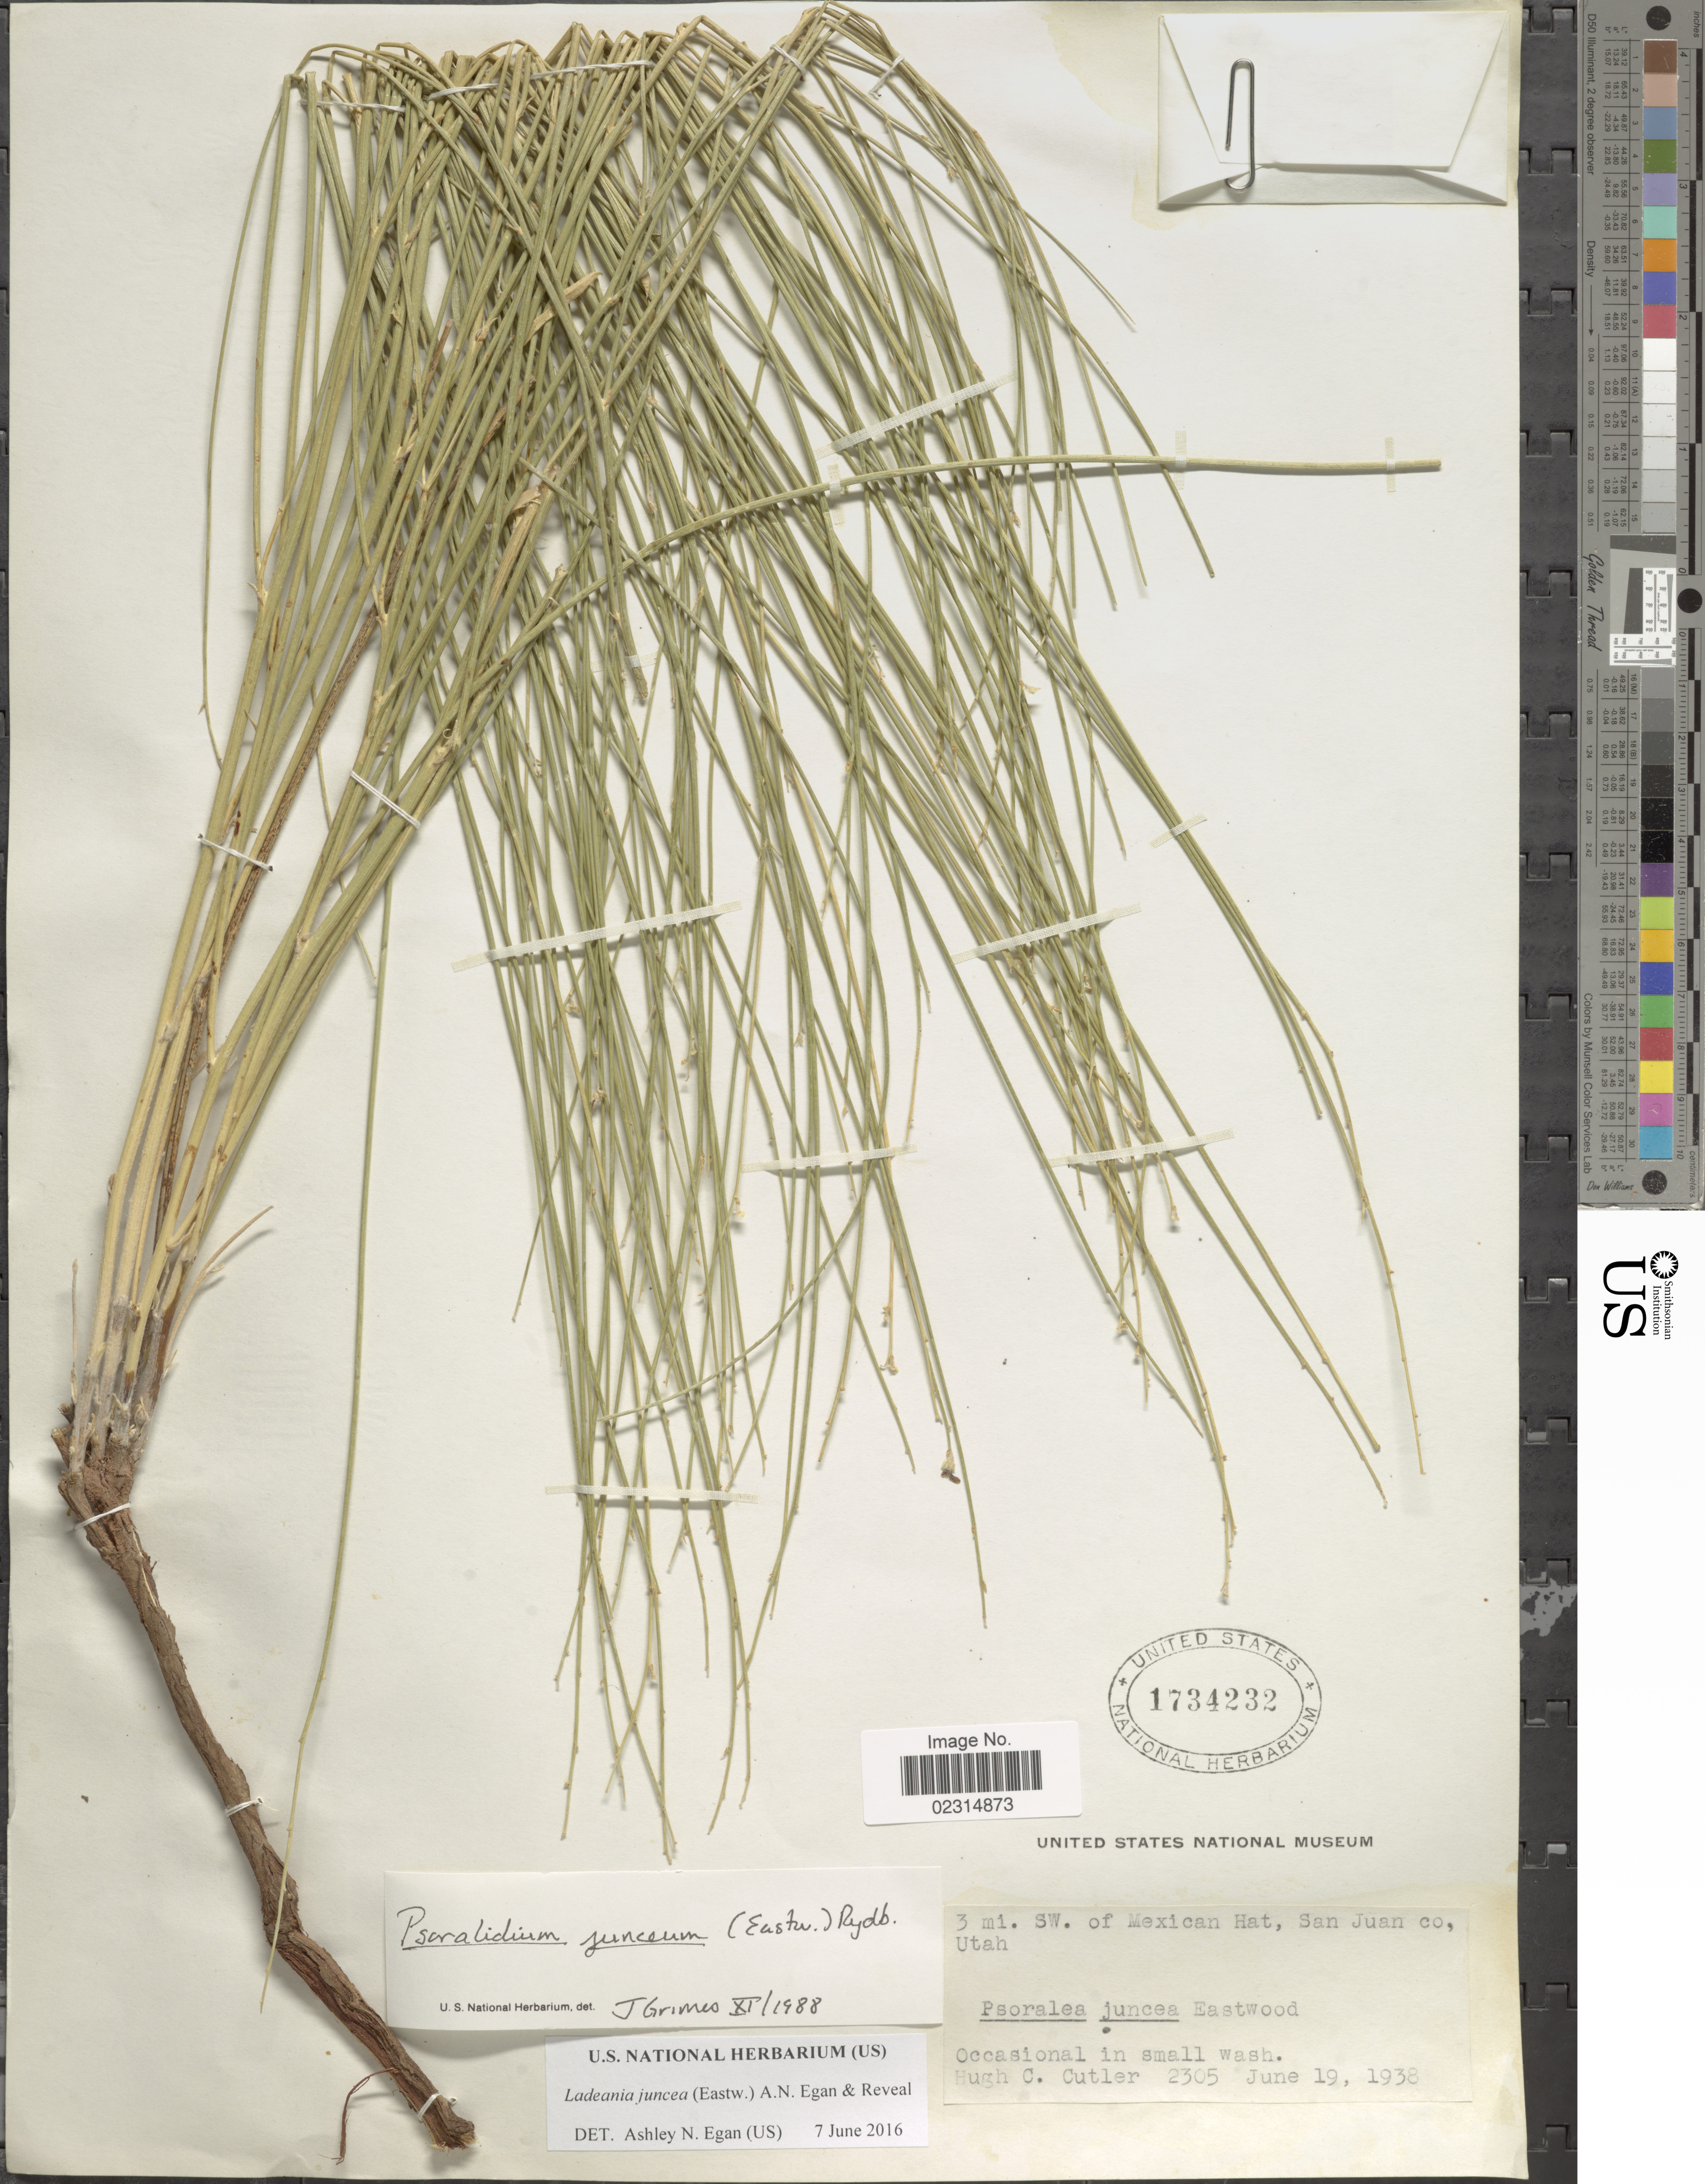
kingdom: Plantae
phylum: Tracheophyta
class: Magnoliopsida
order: Fabales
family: Fabaceae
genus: Ladeania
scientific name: Ladeania juncea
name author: (Eastw.) A.N. Egan & Reveal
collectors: H. C. Cutler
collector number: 2305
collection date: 1938-06-19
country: United States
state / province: Utah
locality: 3 mi SW of Mexican Hat, San Juan Co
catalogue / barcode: US 1734232